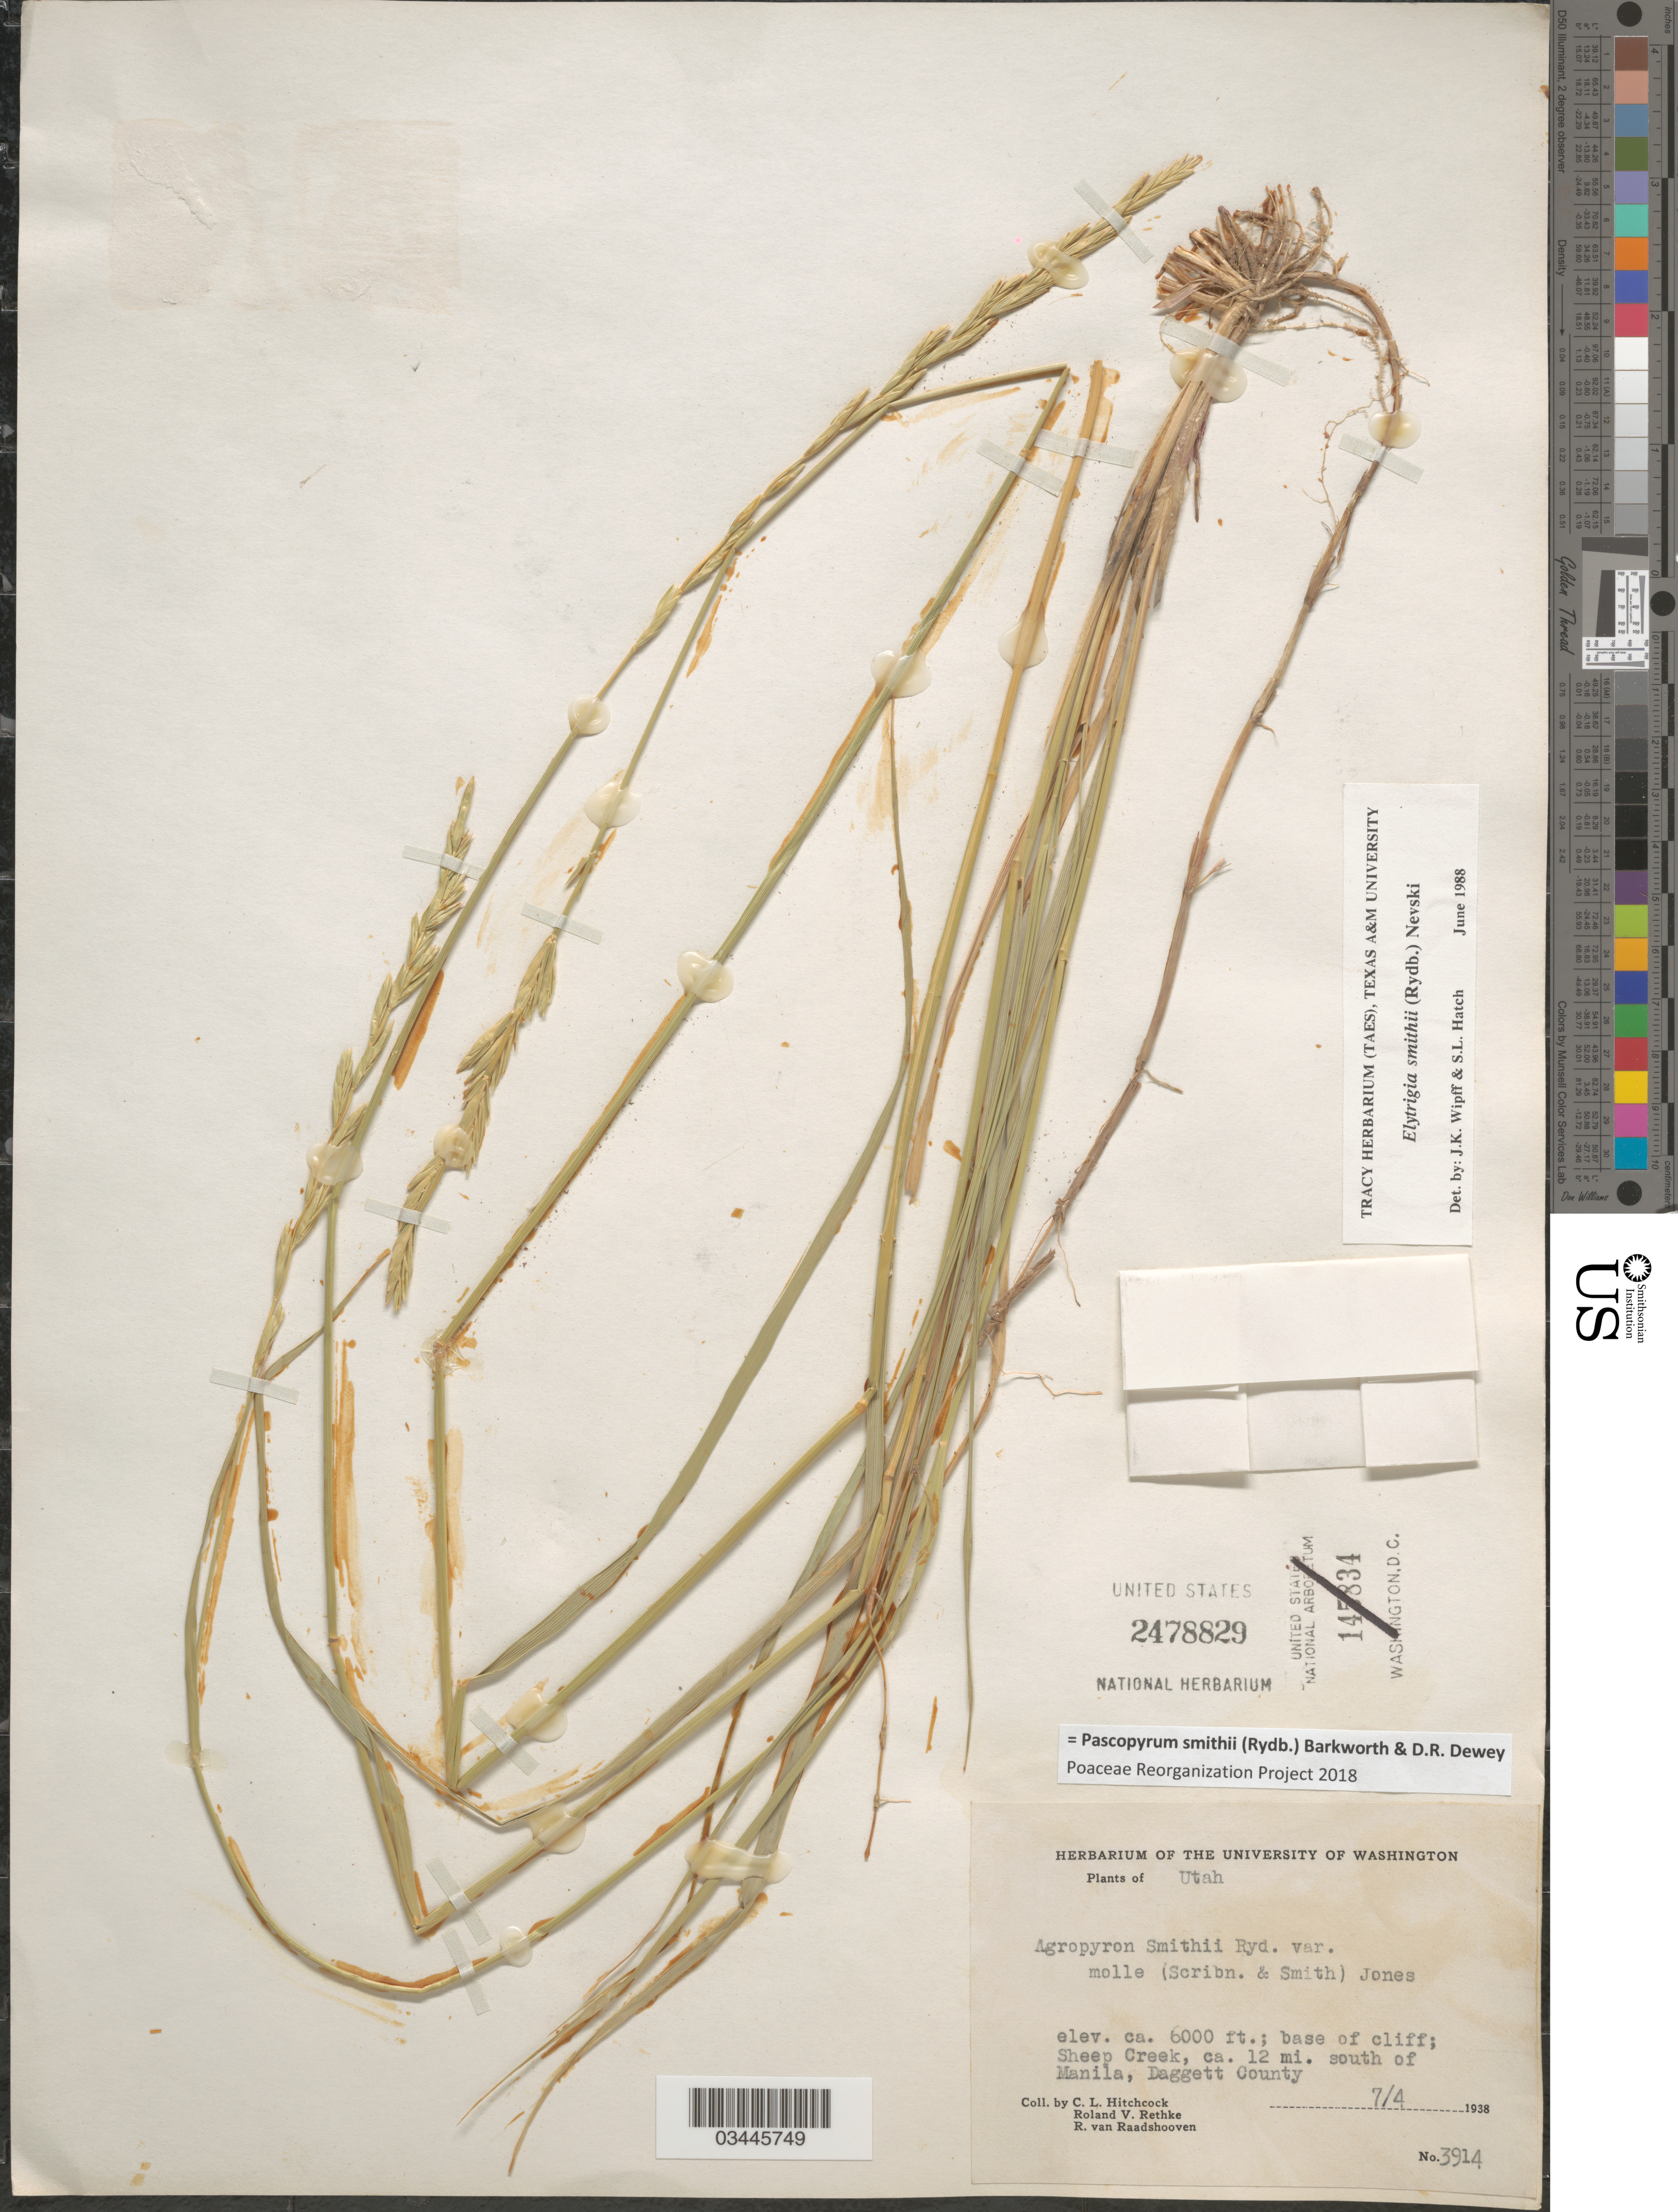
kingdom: Plantae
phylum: Tracheophyta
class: Liliopsida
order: Poales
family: Poaceae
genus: Pascopyrum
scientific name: Pascopyrum smithii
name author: (Rydb.) Barkworth & Dewey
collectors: C. L. Hitchcock, R. Rethke & R. Raadshooven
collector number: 3914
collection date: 1938-07-04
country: United States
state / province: Utah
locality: Base of cliff; Sheep Creek, ca. 12 mi. south of Manila, Daggett County.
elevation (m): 1829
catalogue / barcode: US 2478829